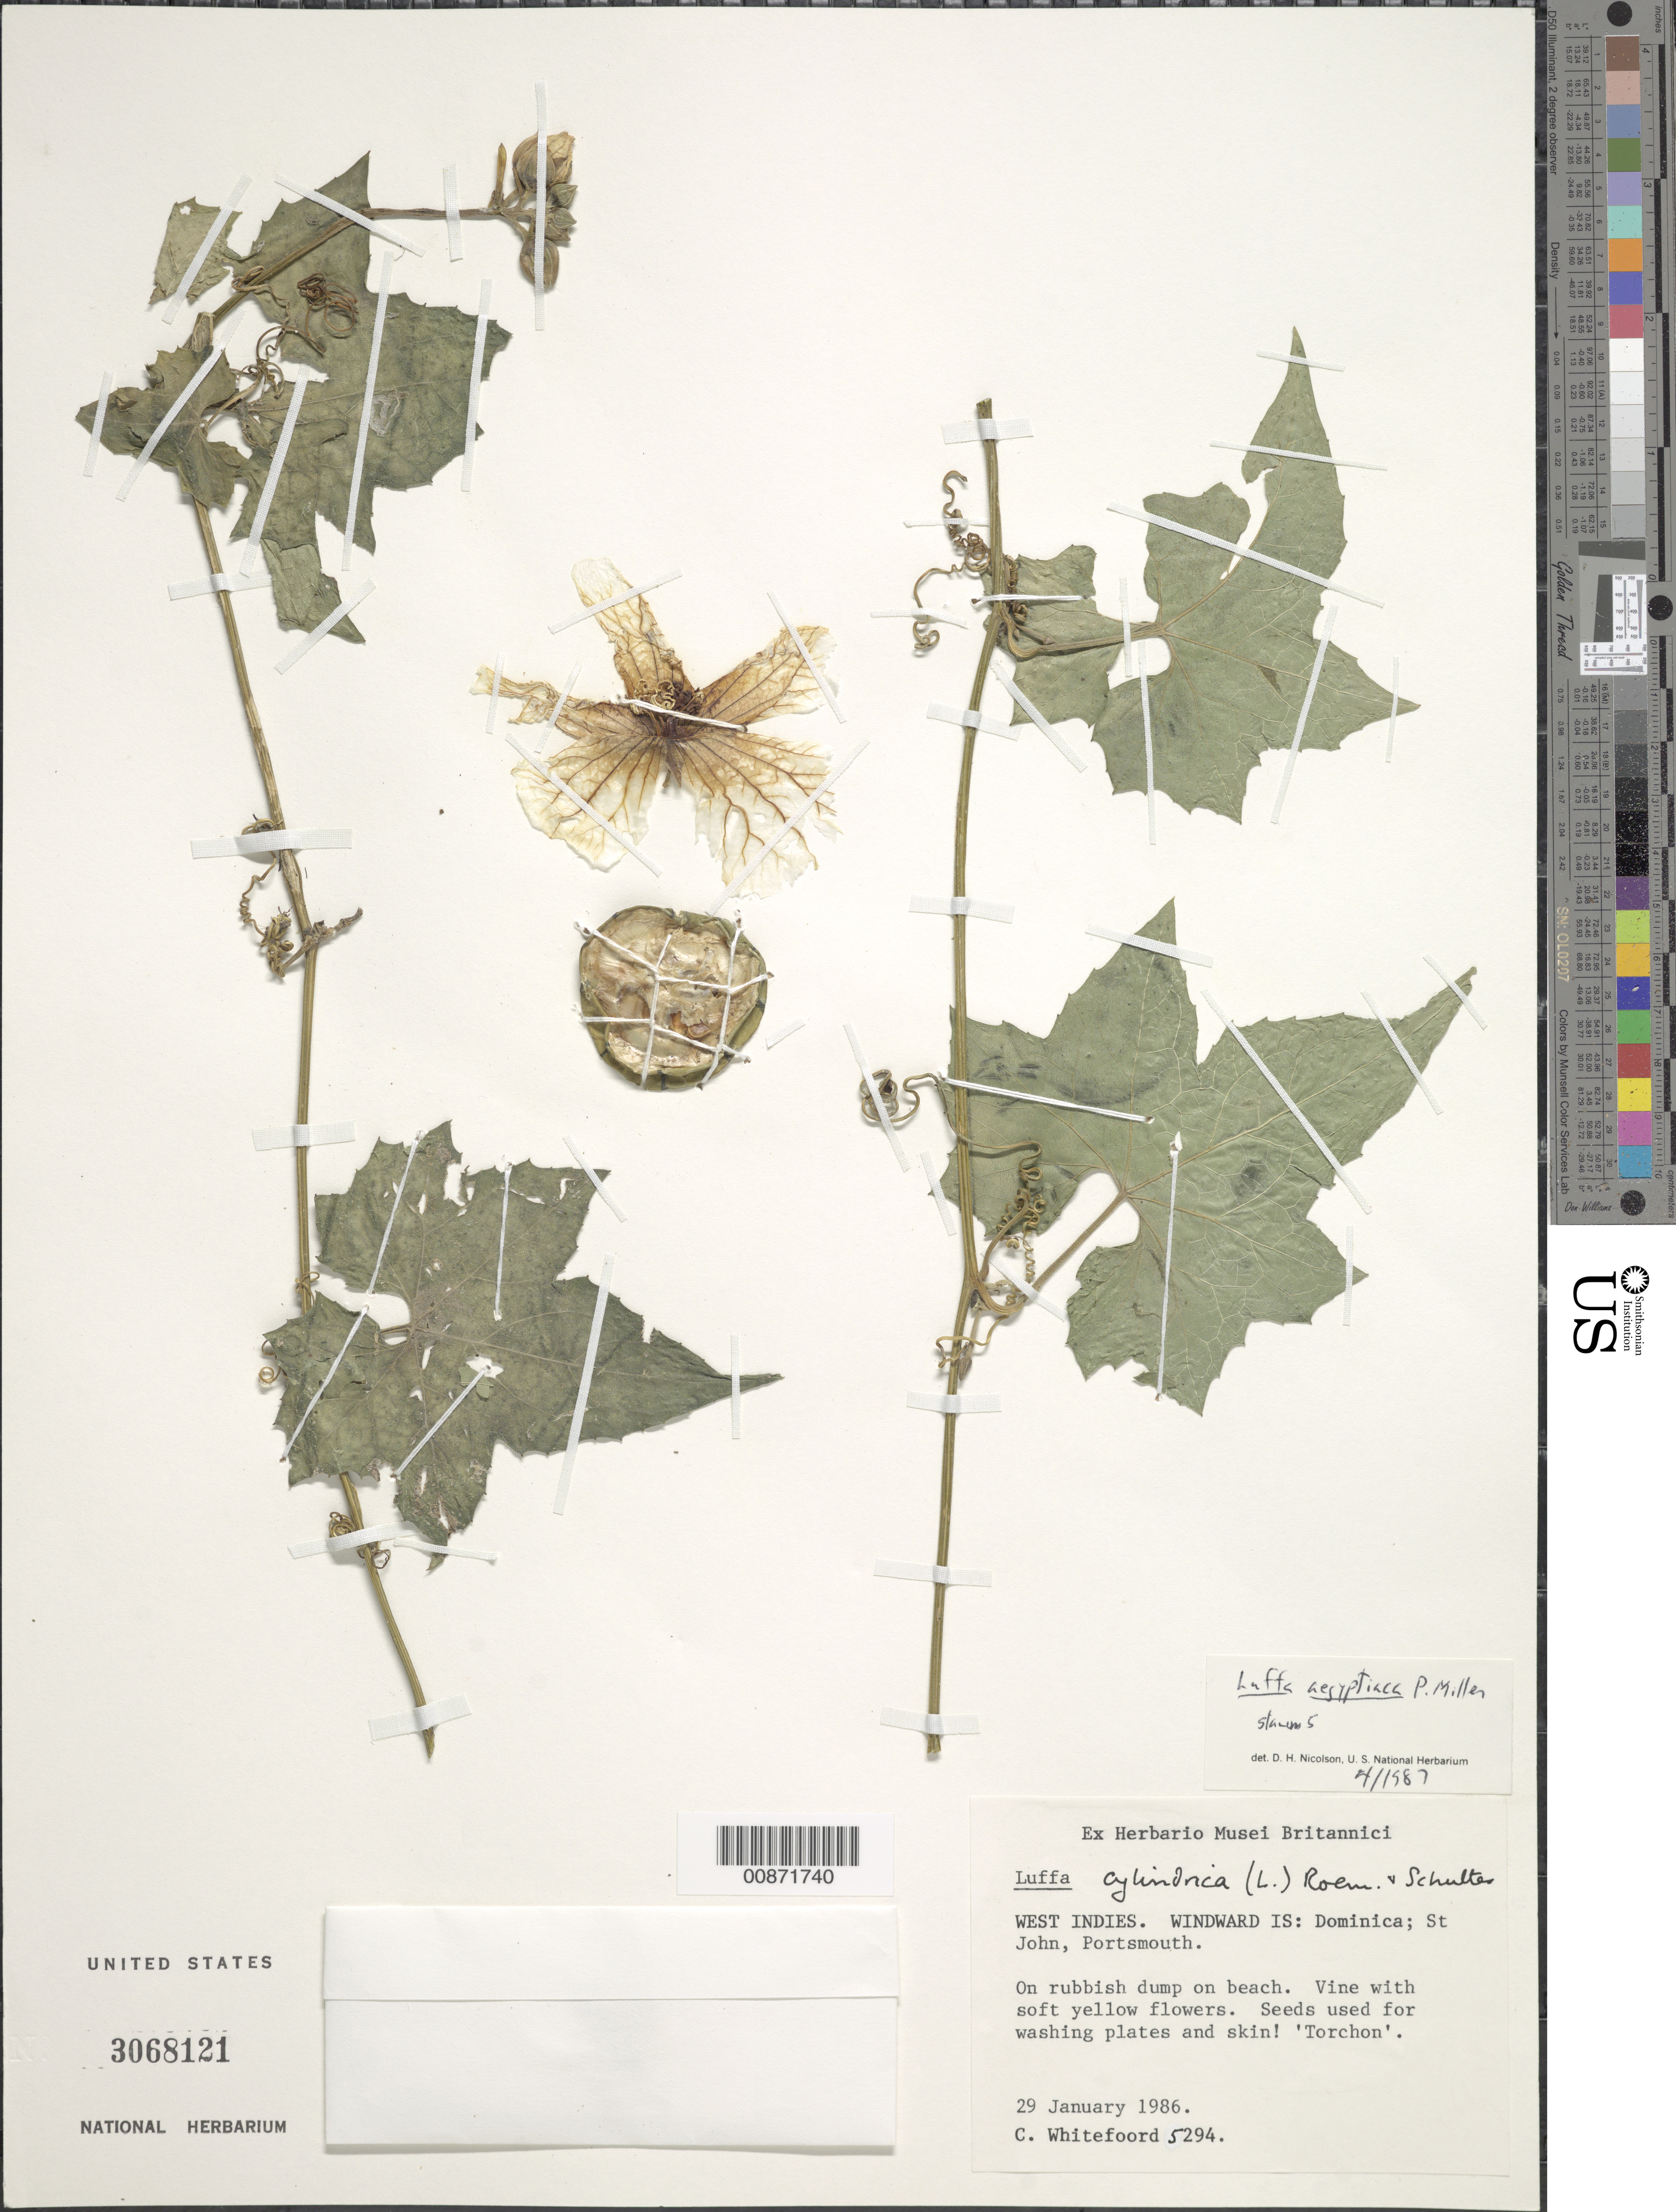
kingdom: Plantae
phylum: Tracheophyta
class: Magnoliopsida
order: Cucurbitales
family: Cucurbitaceae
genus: Luffa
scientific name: Luffa aegyptiaca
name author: Mill.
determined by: Nicolson, Dan H.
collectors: C. Whitefoord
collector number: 5294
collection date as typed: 29 Jan 1986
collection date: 1986-01-29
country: Dominica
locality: Portsmouth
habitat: On rubbish dump on beach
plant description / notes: Common name: Torchon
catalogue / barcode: US 3068121